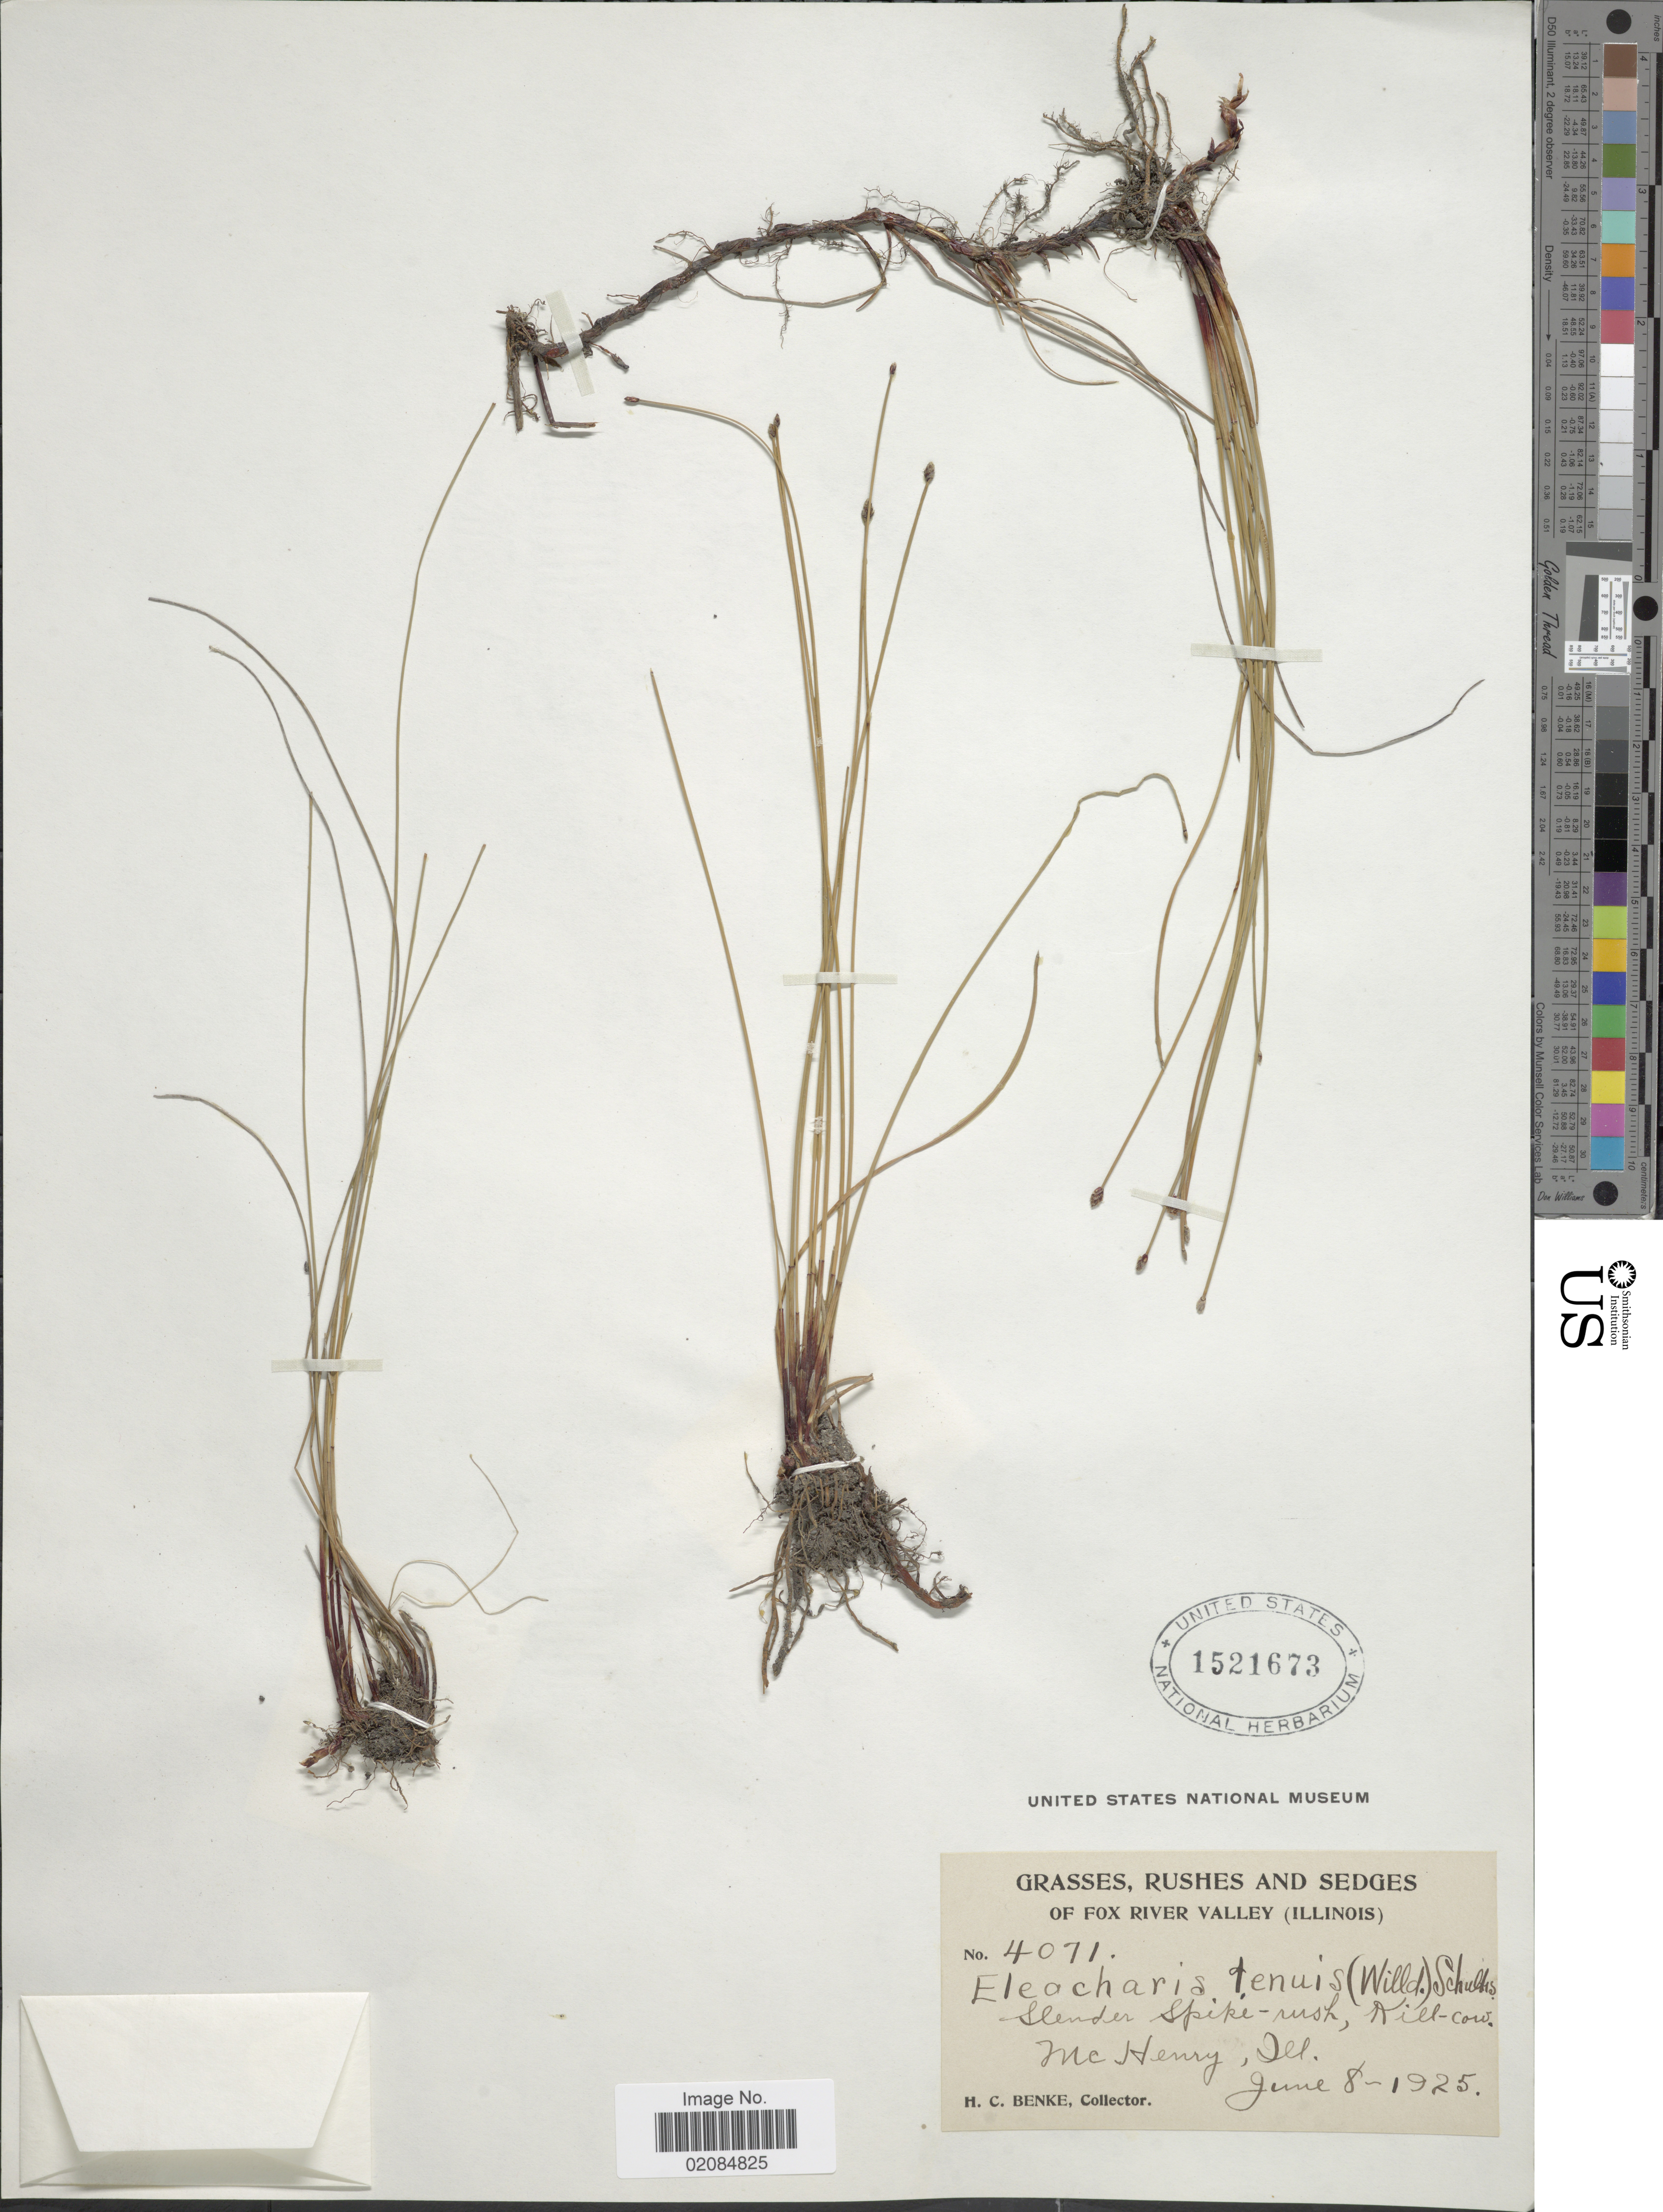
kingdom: Plantae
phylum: Tracheophyta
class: Liliopsida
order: Poales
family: Cyperaceae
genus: Eleocharis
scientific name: Eleocharis tenuis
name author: (Willd.) Schult.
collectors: H. Benke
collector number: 4071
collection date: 1925-06-08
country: United States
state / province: Illinois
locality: Fox River Valley. Mc Henry, Ill.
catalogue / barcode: US 1521673